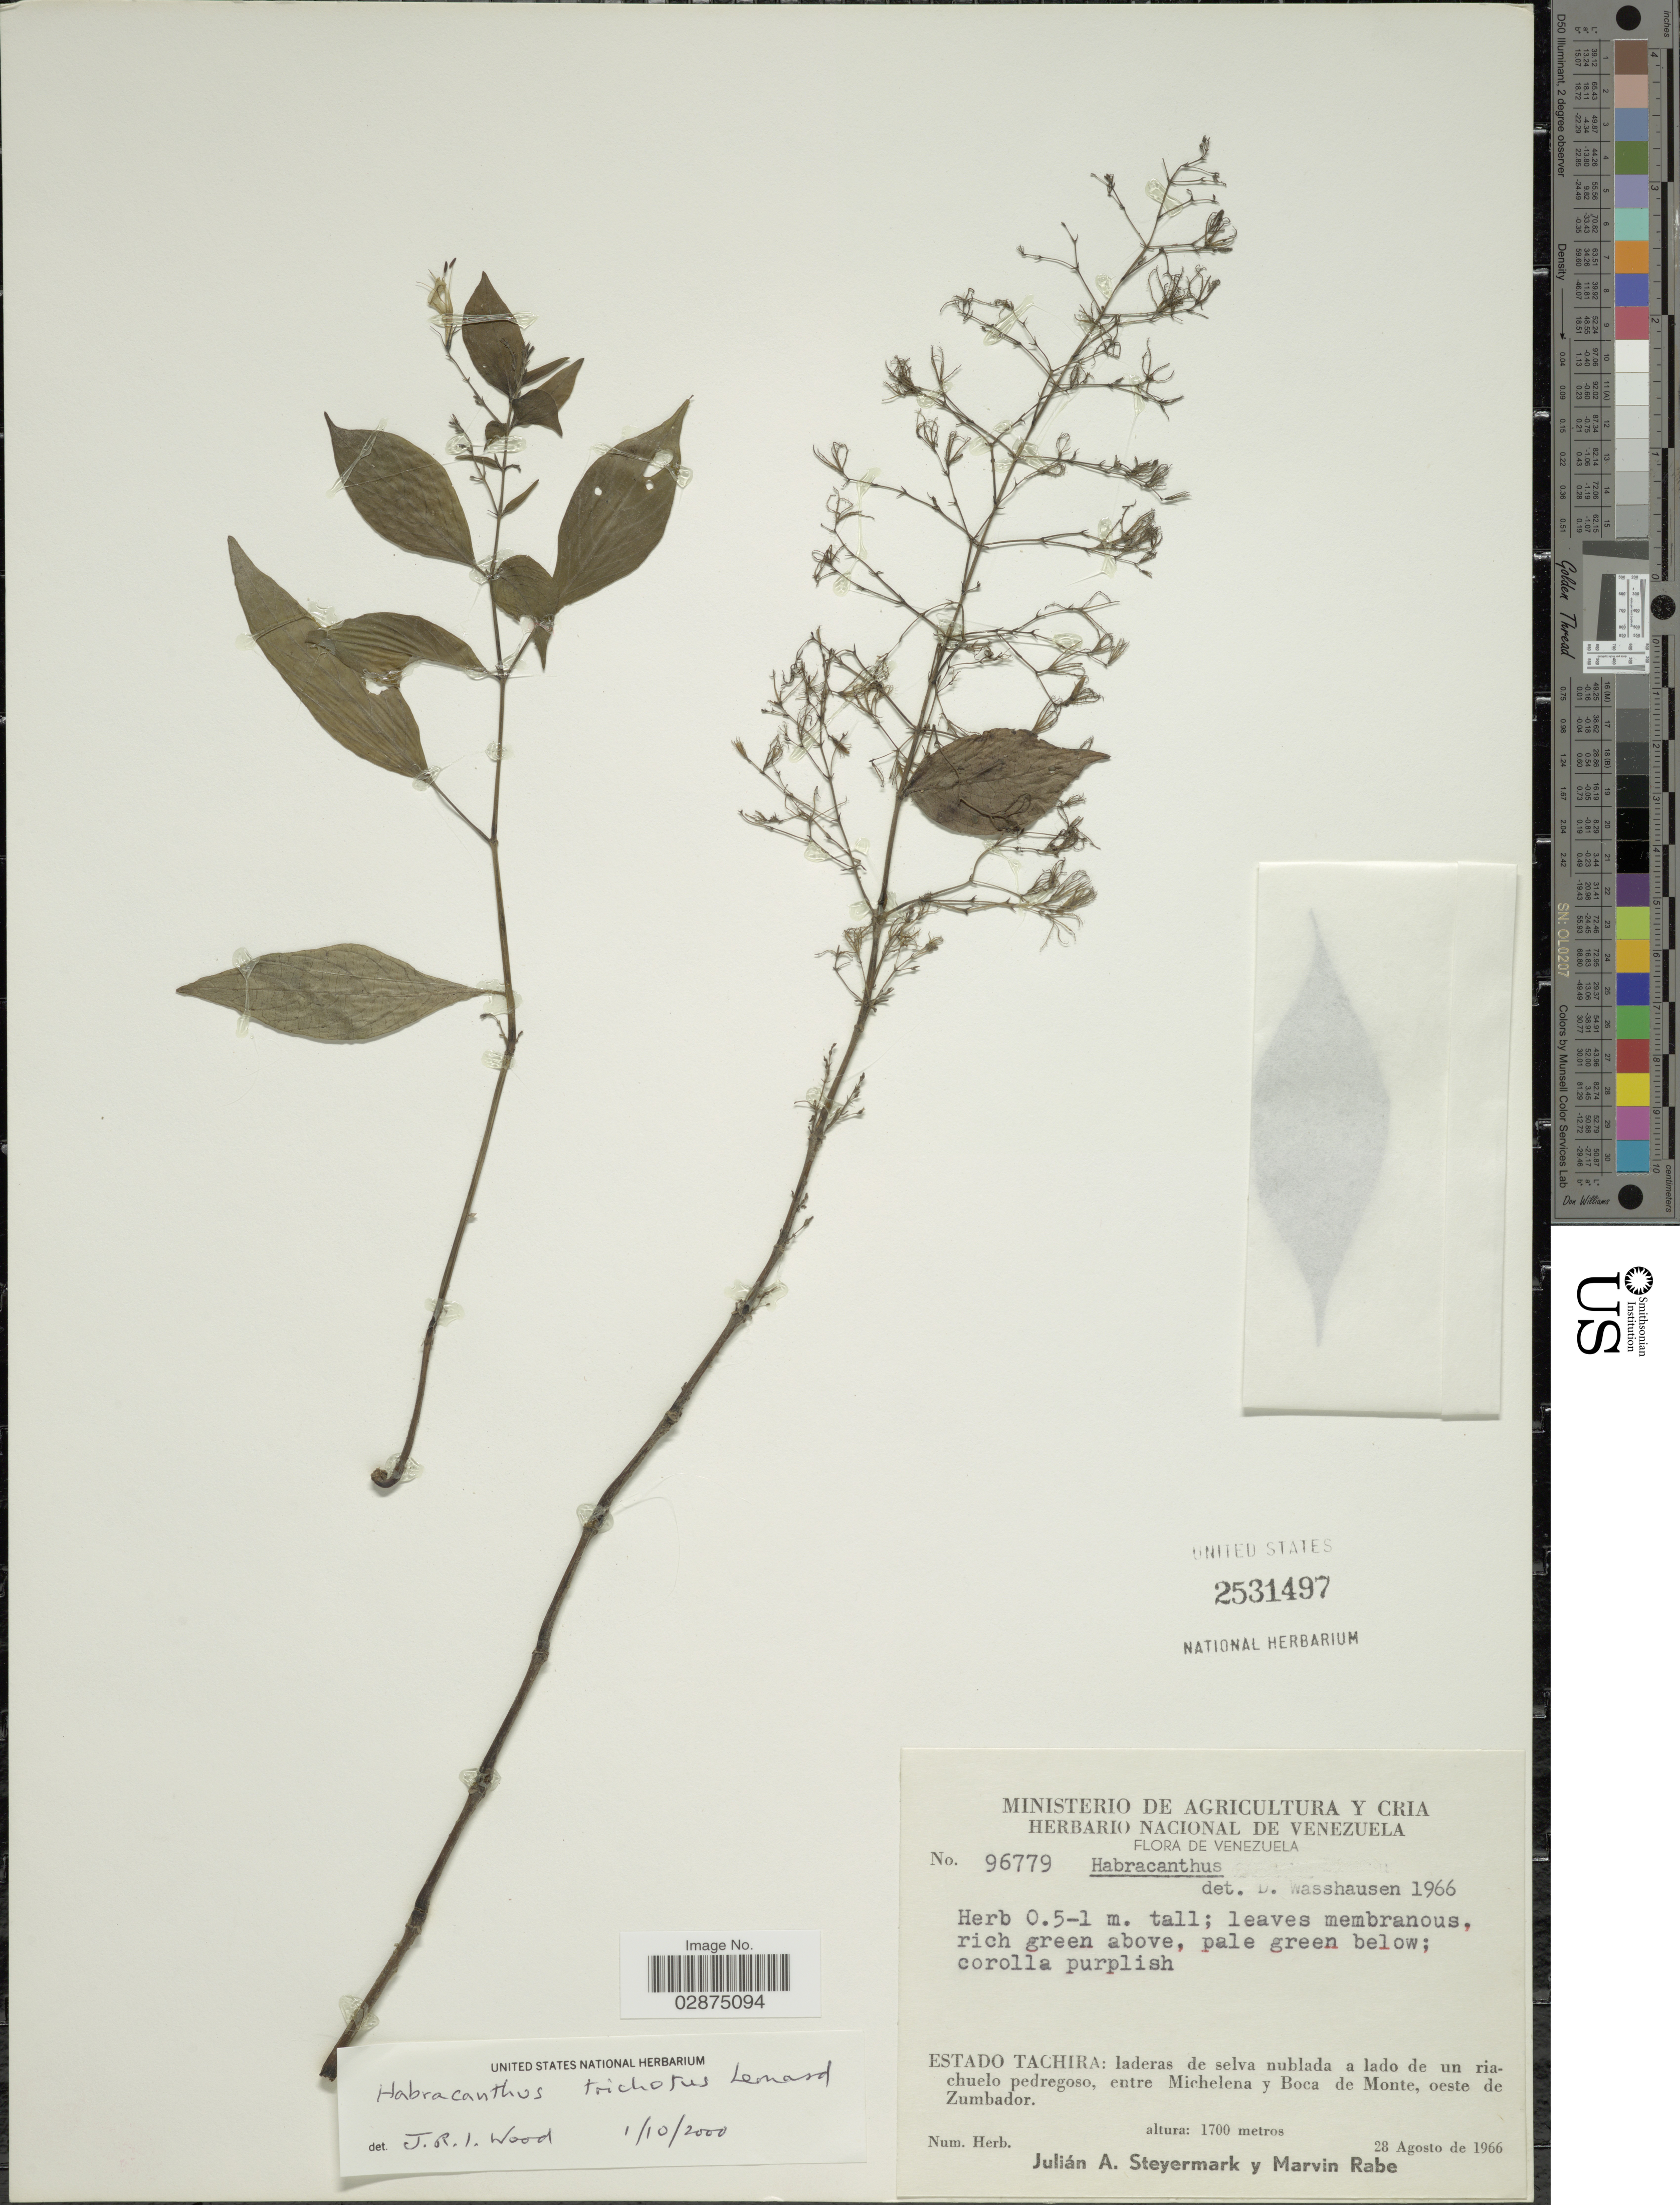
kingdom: Plantae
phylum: Tracheophyta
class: Magnoliopsida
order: Lamiales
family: Acanthaceae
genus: Habracanthus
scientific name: Habracanthus trichotus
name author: Leonard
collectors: J. Steyermark & M. Rabe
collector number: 96779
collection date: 1966-08-28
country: Venezuela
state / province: Tachira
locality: Estado Tachira: laderas de selva nublada a lado de un riachuelo pedregoso, entre Michelena y Boca de Monte, oeste de Zumbador.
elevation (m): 1700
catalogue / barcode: US 2531497